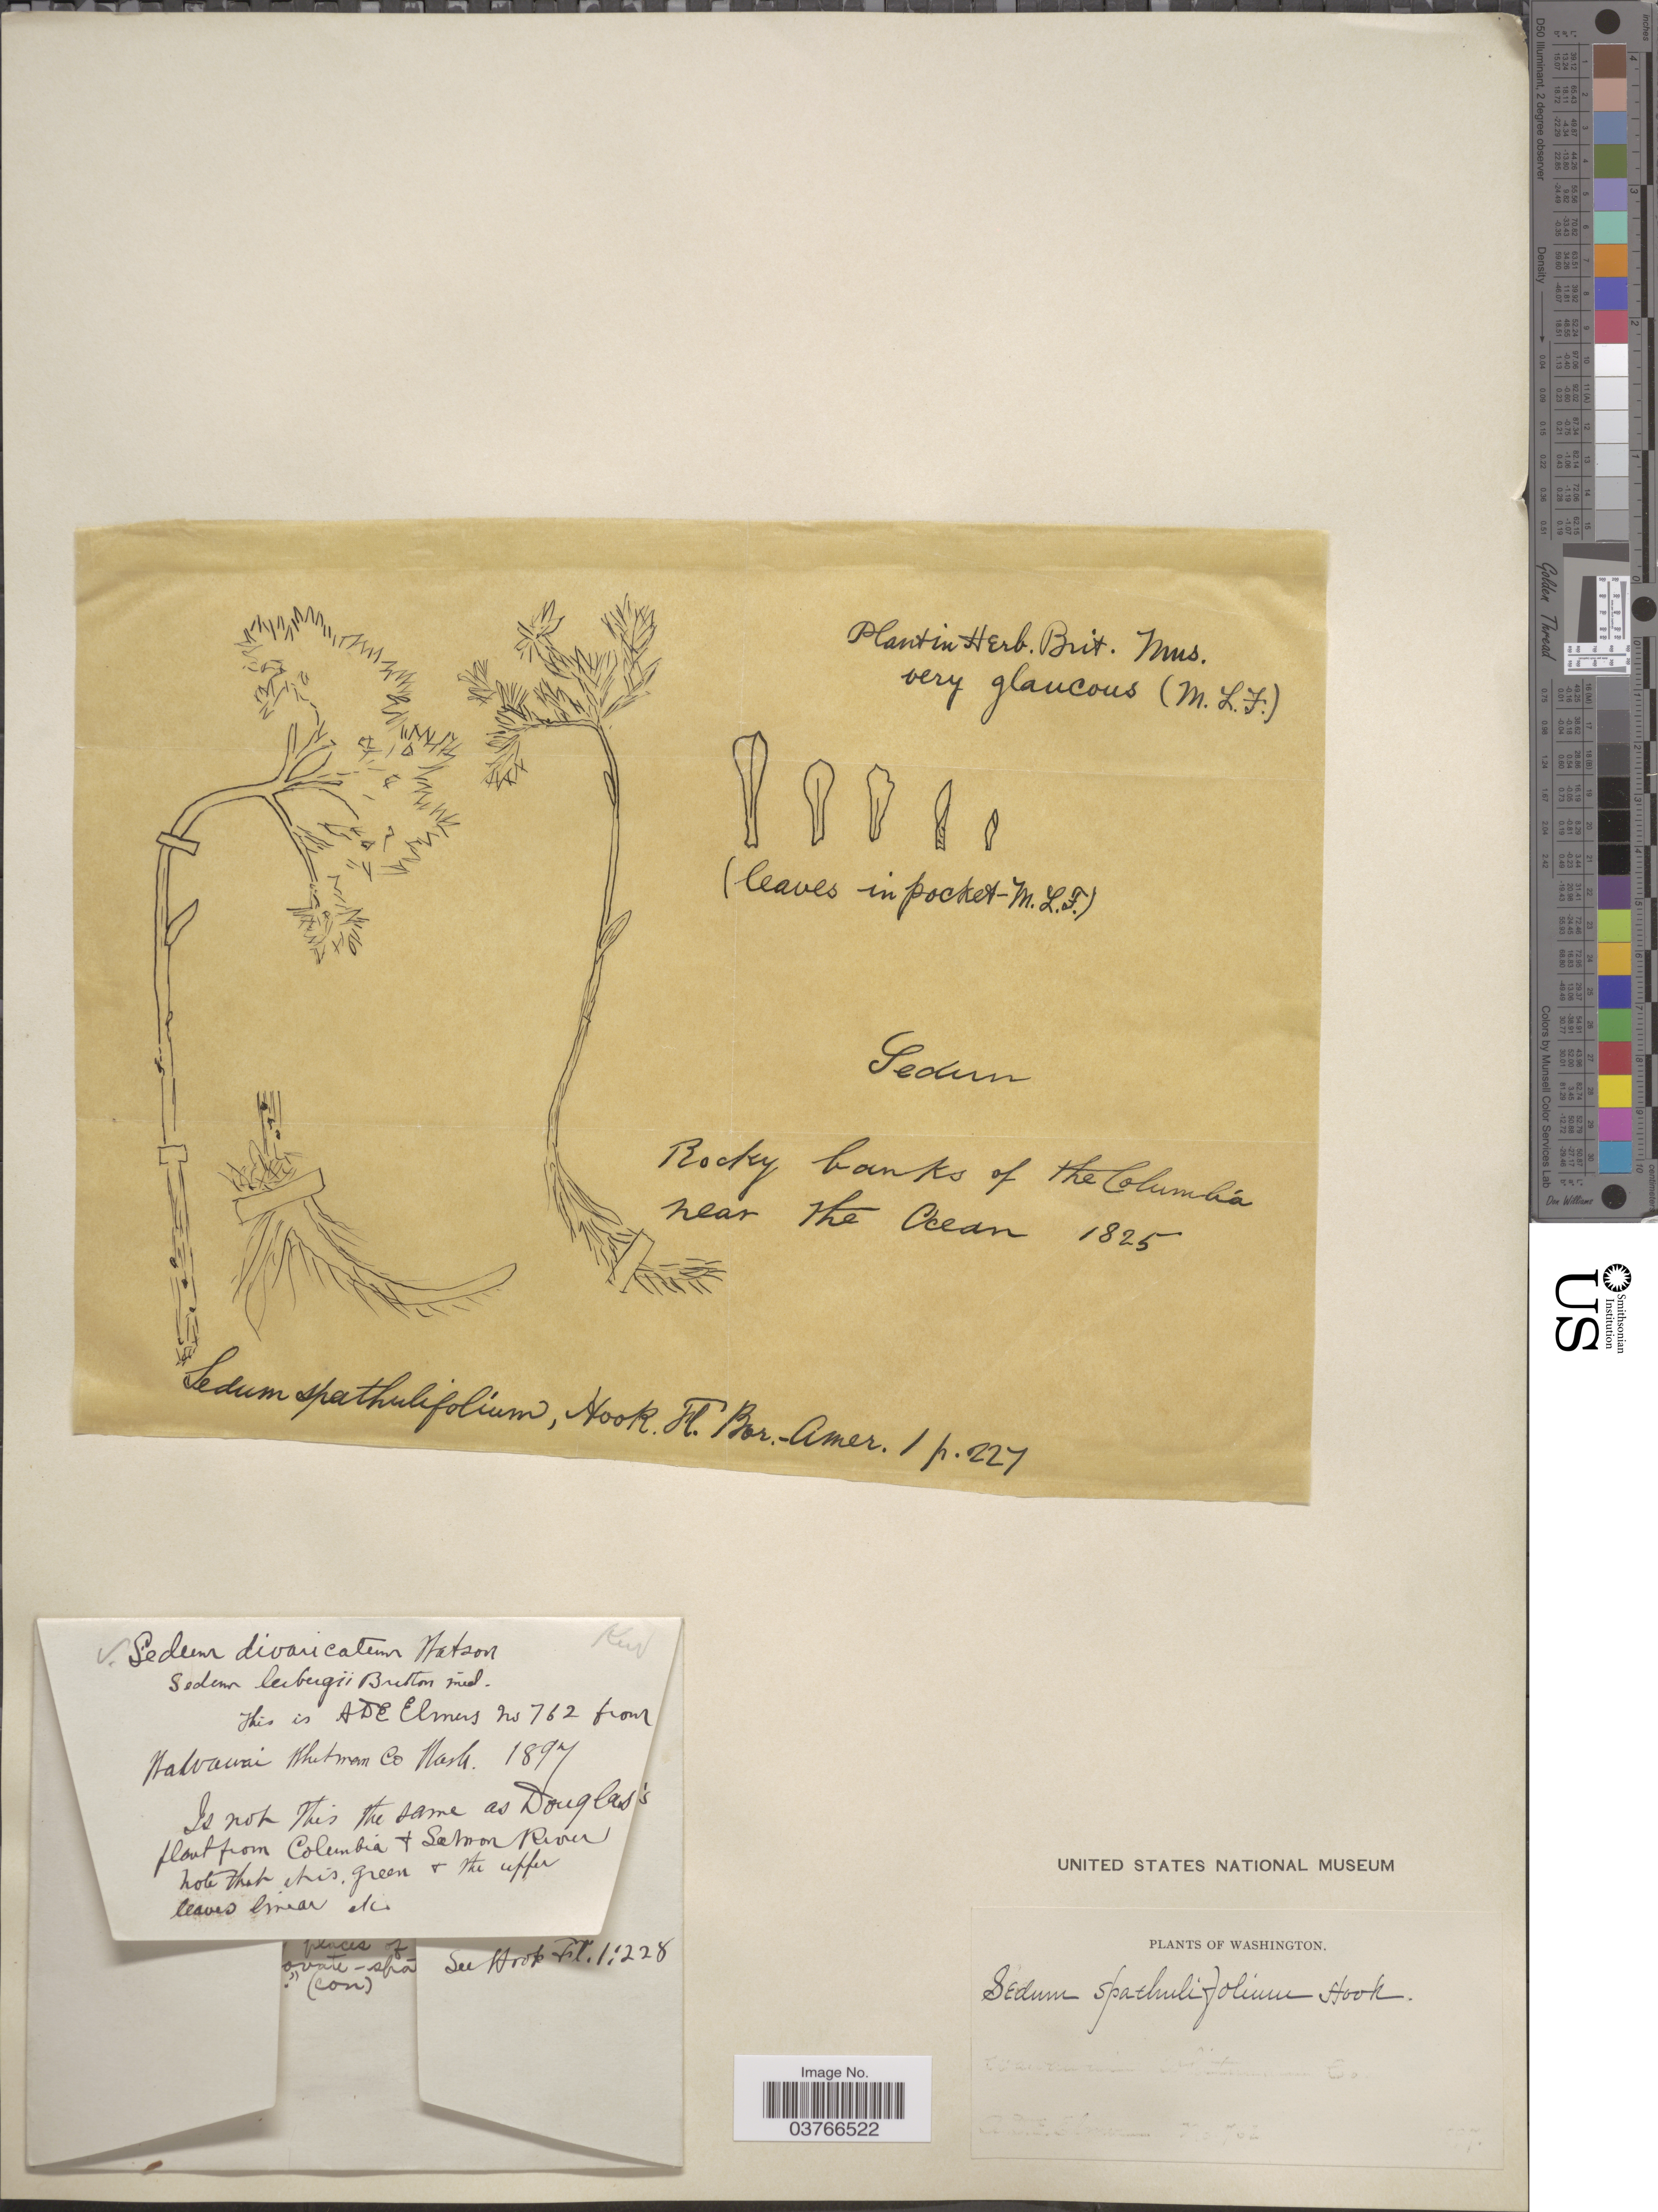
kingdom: Plantae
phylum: Tracheophyta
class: Magnoliopsida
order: Saxifragales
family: Crassulaceae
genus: Sedum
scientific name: Sedum spathulifolium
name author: Hook.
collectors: A. D. E. Elmer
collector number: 762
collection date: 1897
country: United States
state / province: Washington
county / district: Whitman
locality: Wawawai Whitman Co.